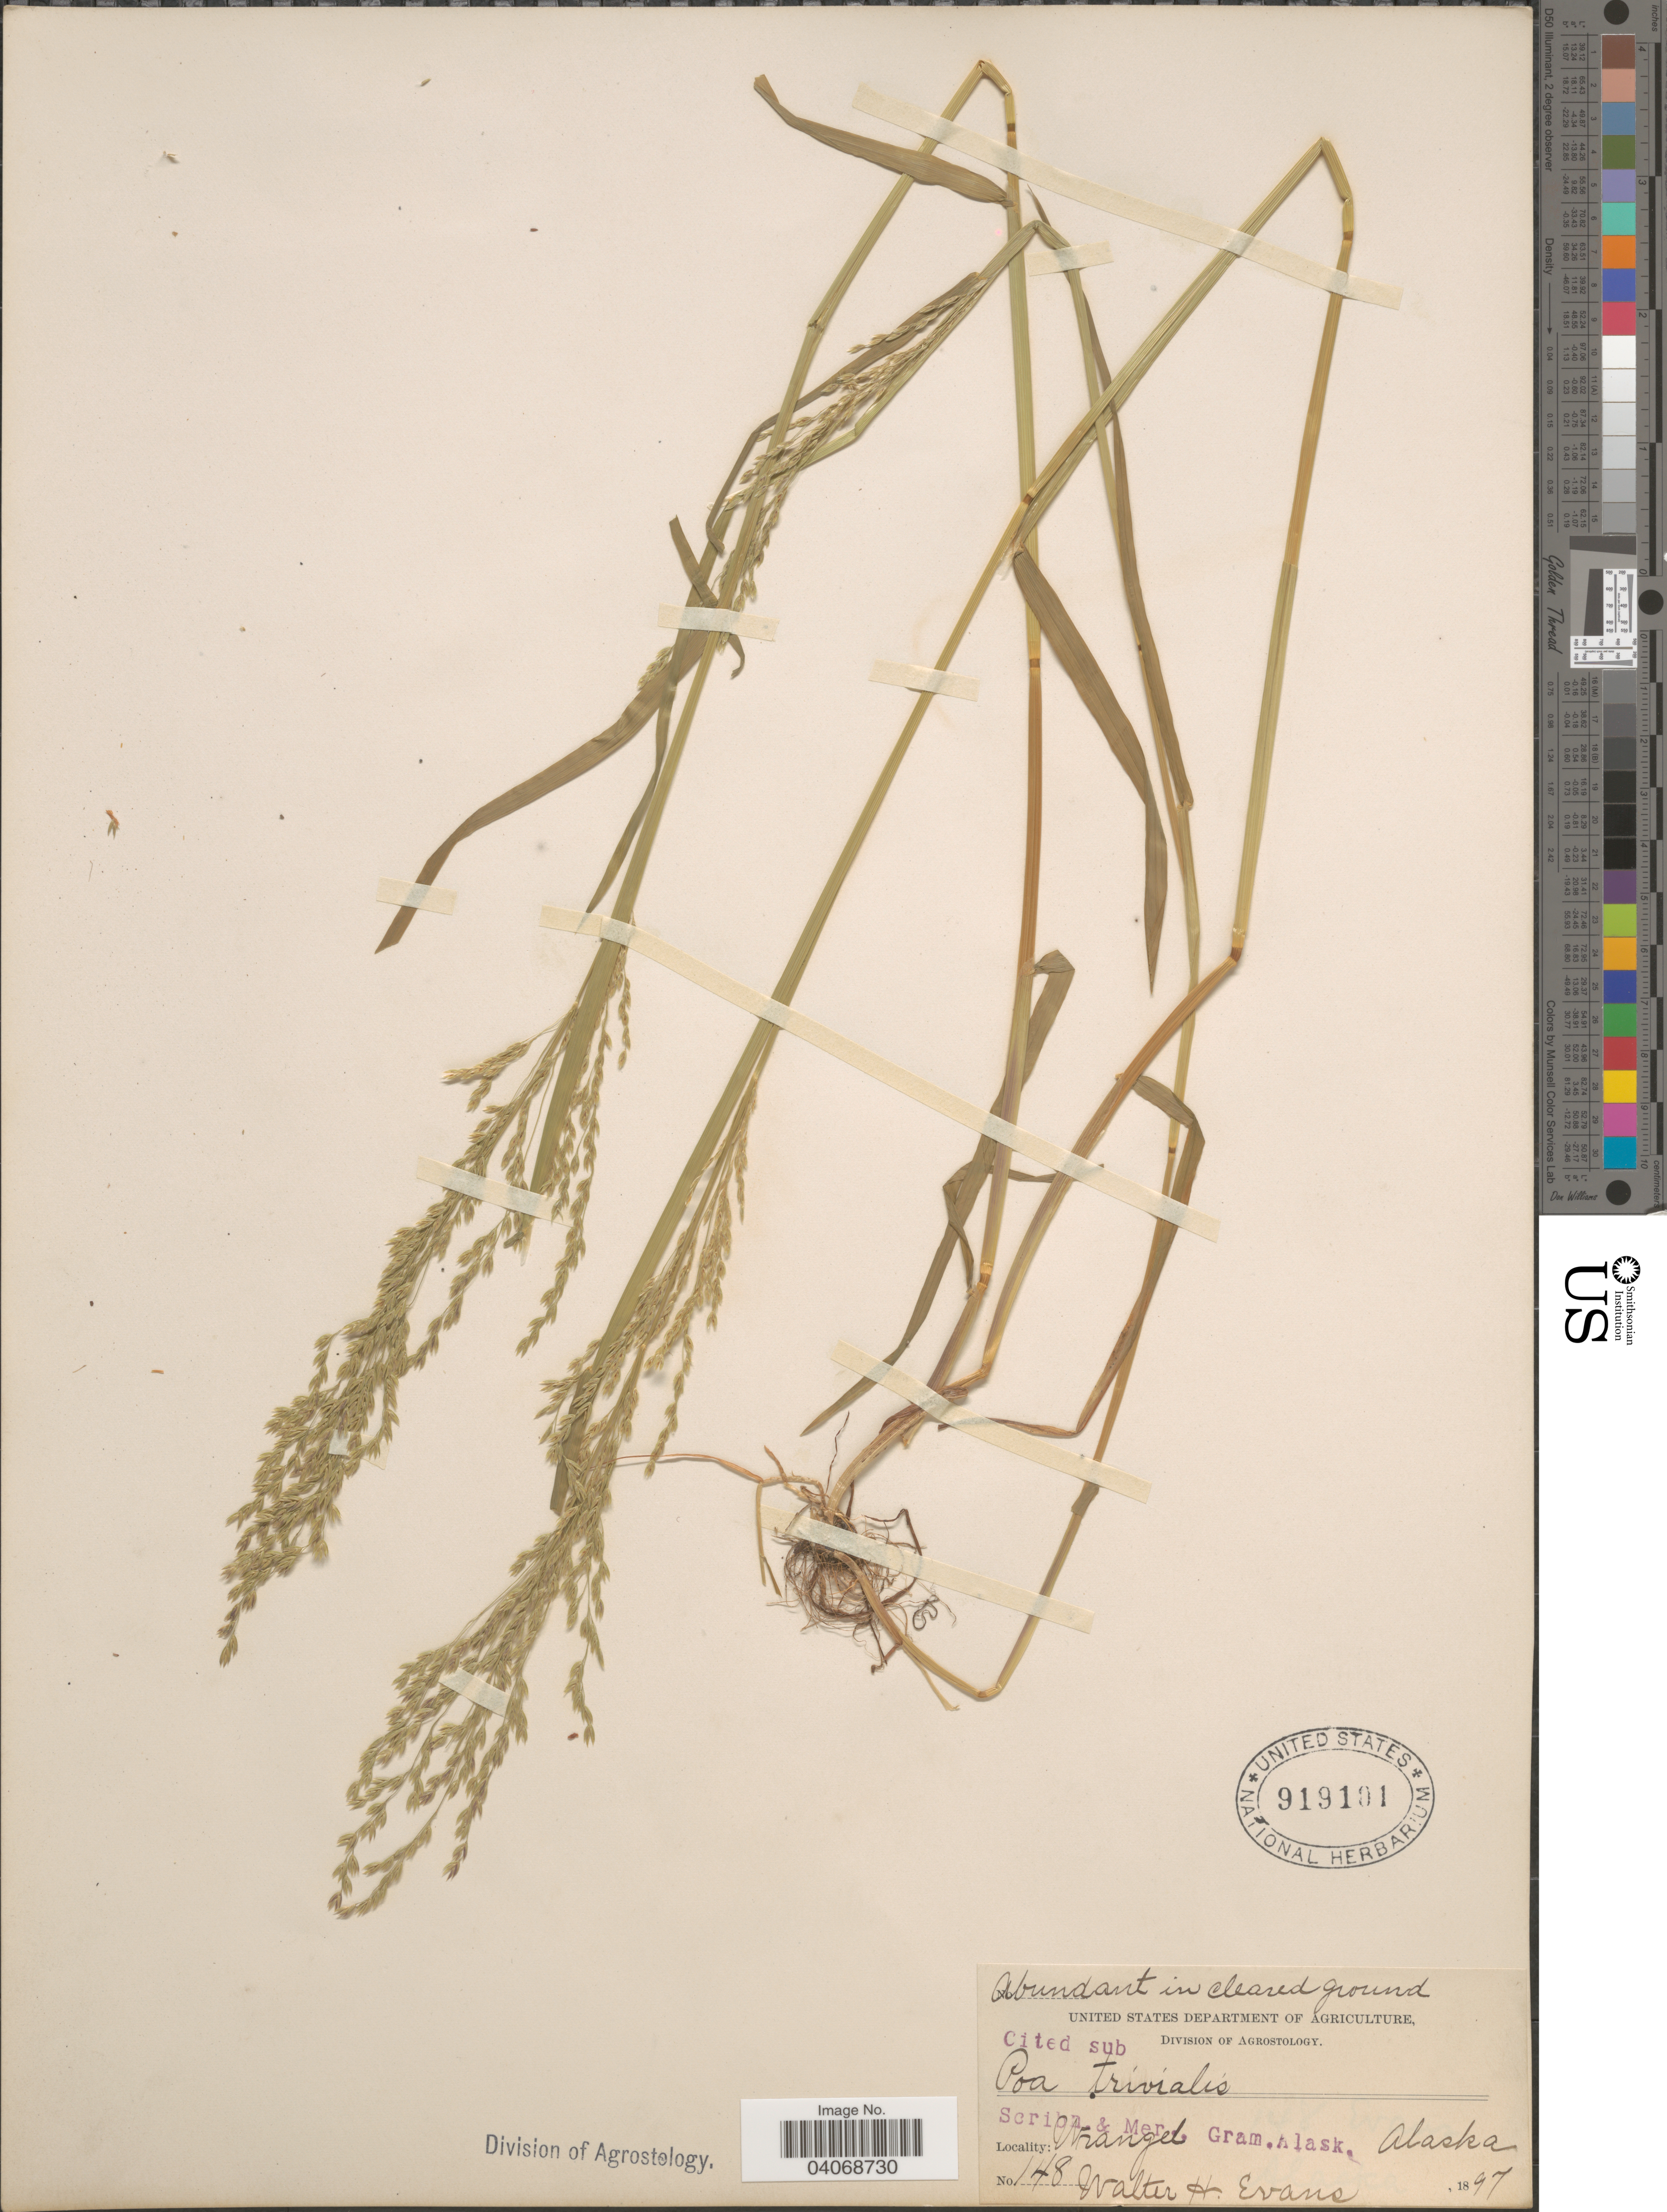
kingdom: Plantae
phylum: Tracheophyta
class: Liliopsida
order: Poales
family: Poaceae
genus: Poa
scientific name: Poa trivialis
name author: L.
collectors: W. H. Evans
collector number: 148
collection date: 1897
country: United States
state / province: Alaska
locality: Wrangell.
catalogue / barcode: US 919101